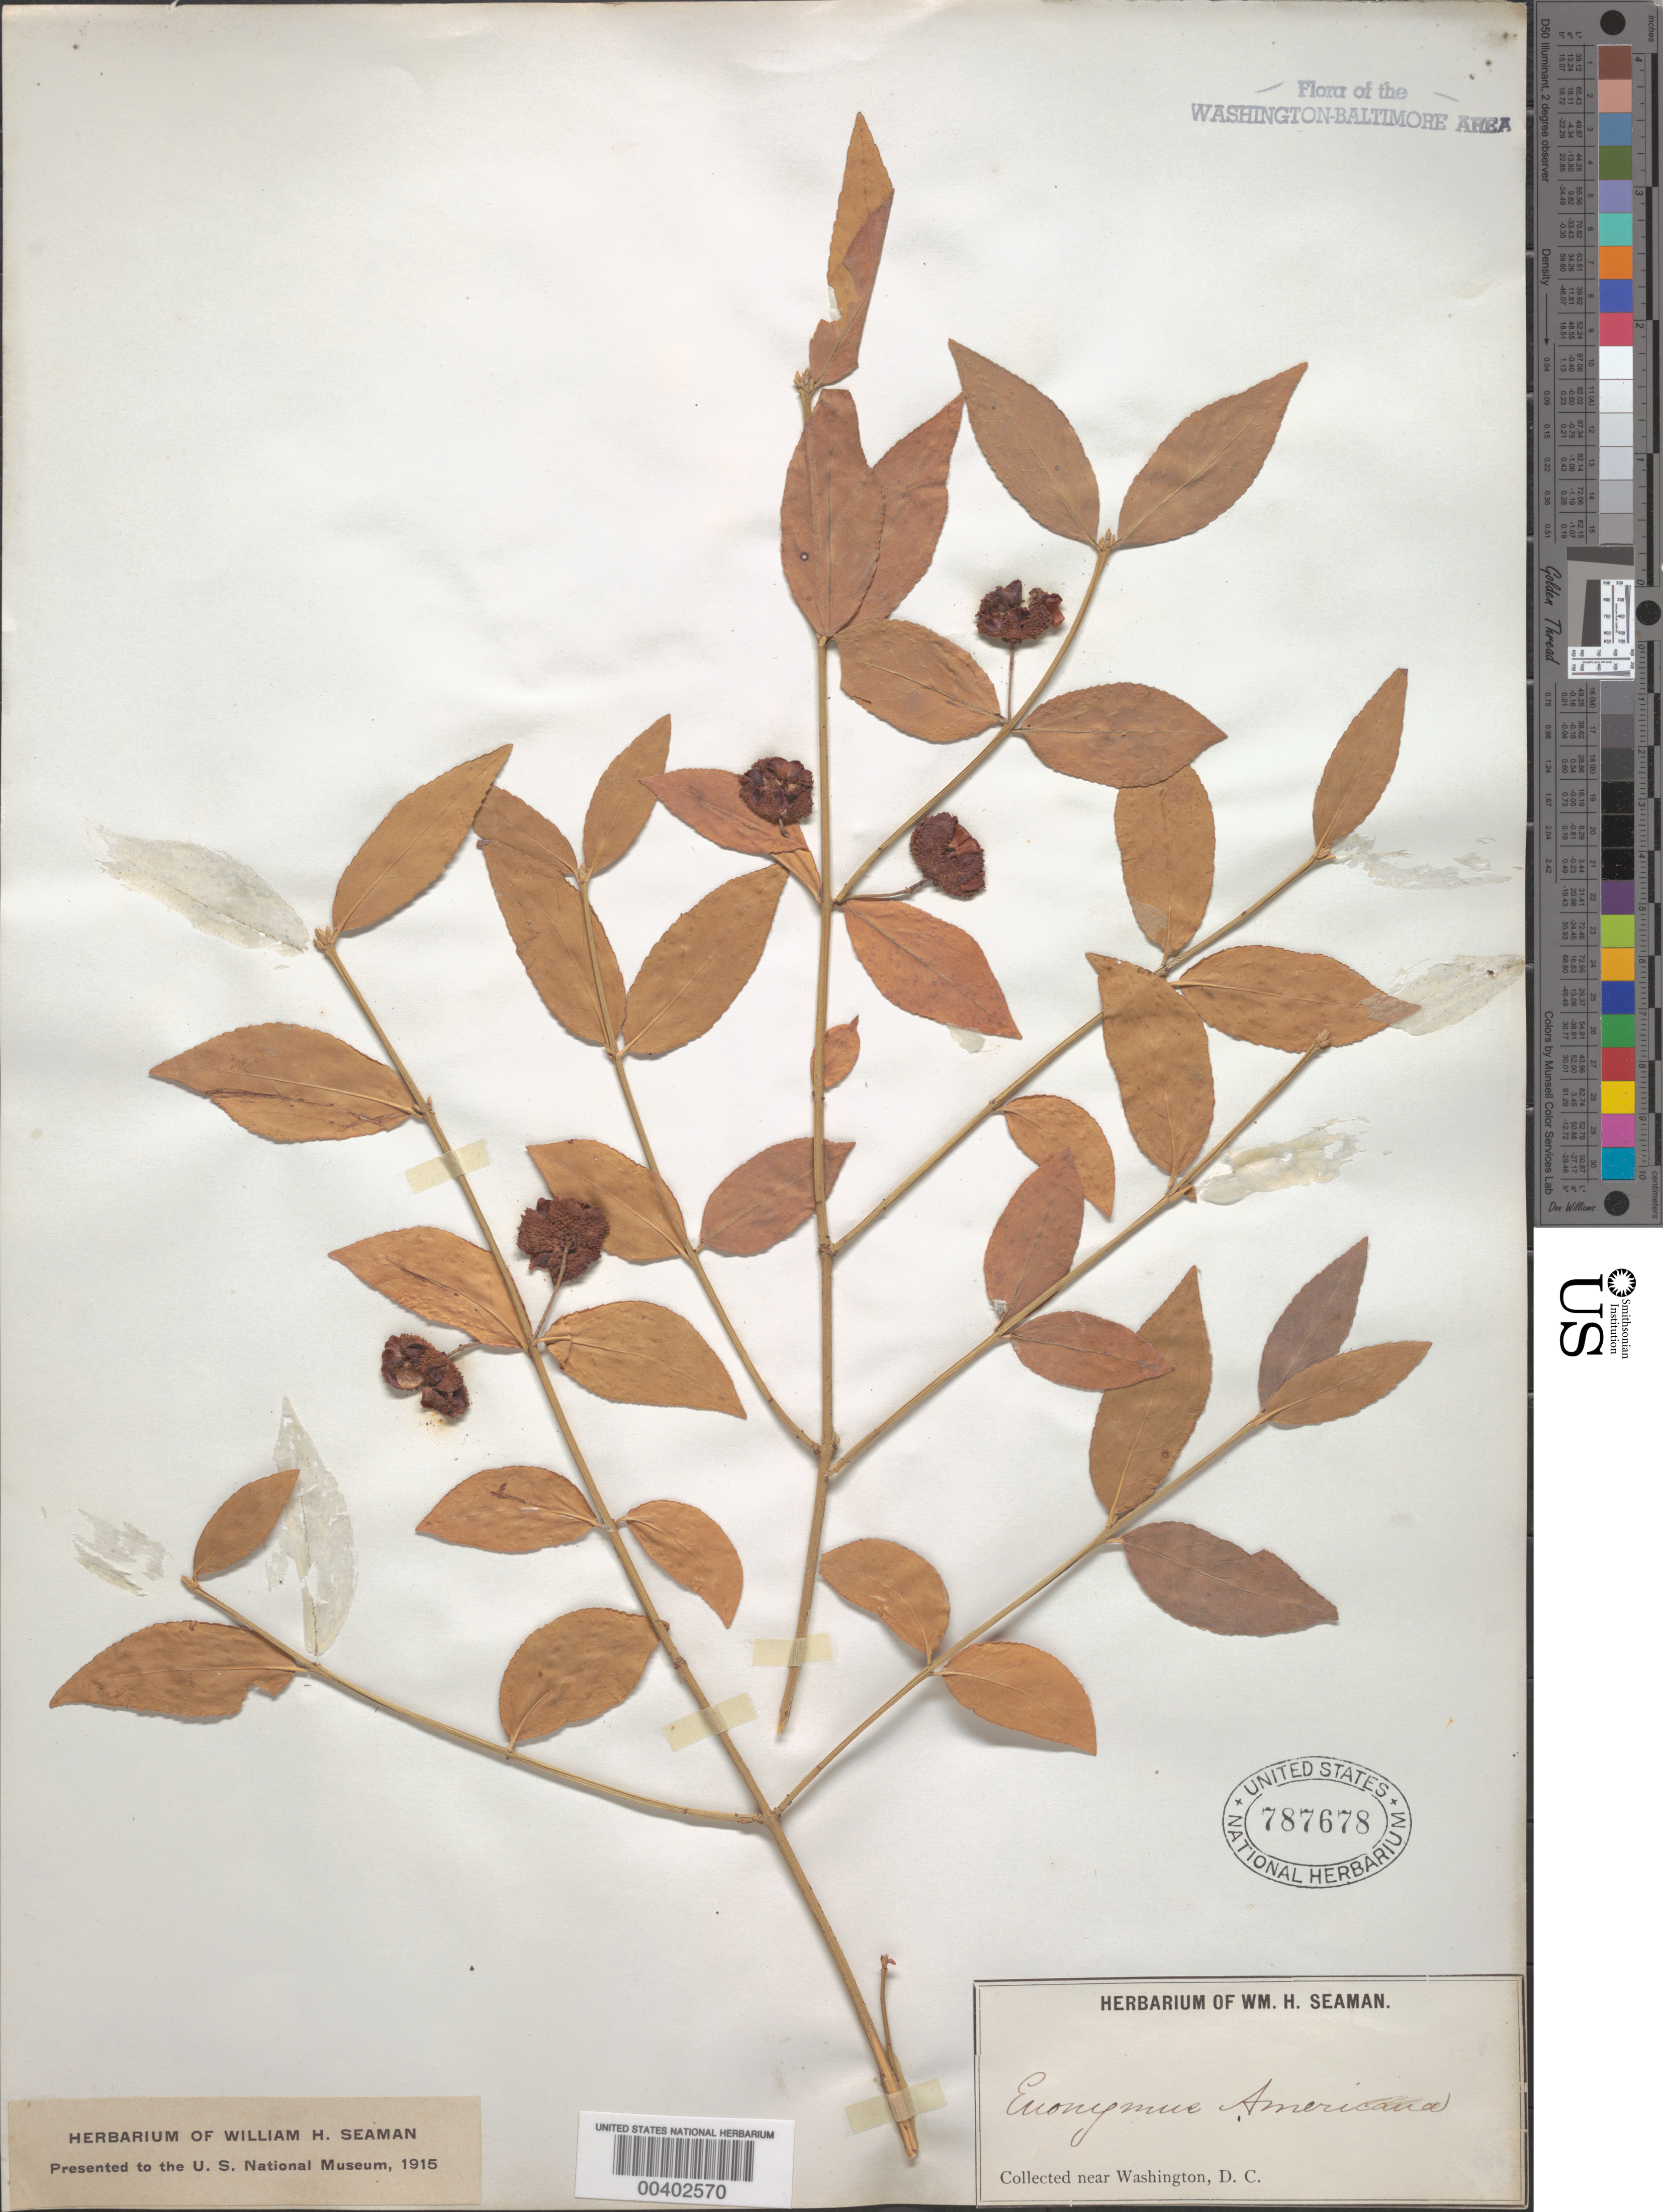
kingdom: Plantae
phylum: Tracheophyta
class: Magnoliopsida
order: Celastrales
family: Celastraceae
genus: Euonymus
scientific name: Euonymus americanus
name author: L.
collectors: W. Seaman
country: United States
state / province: District of Columbia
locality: Washington DC Area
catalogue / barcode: US 787678